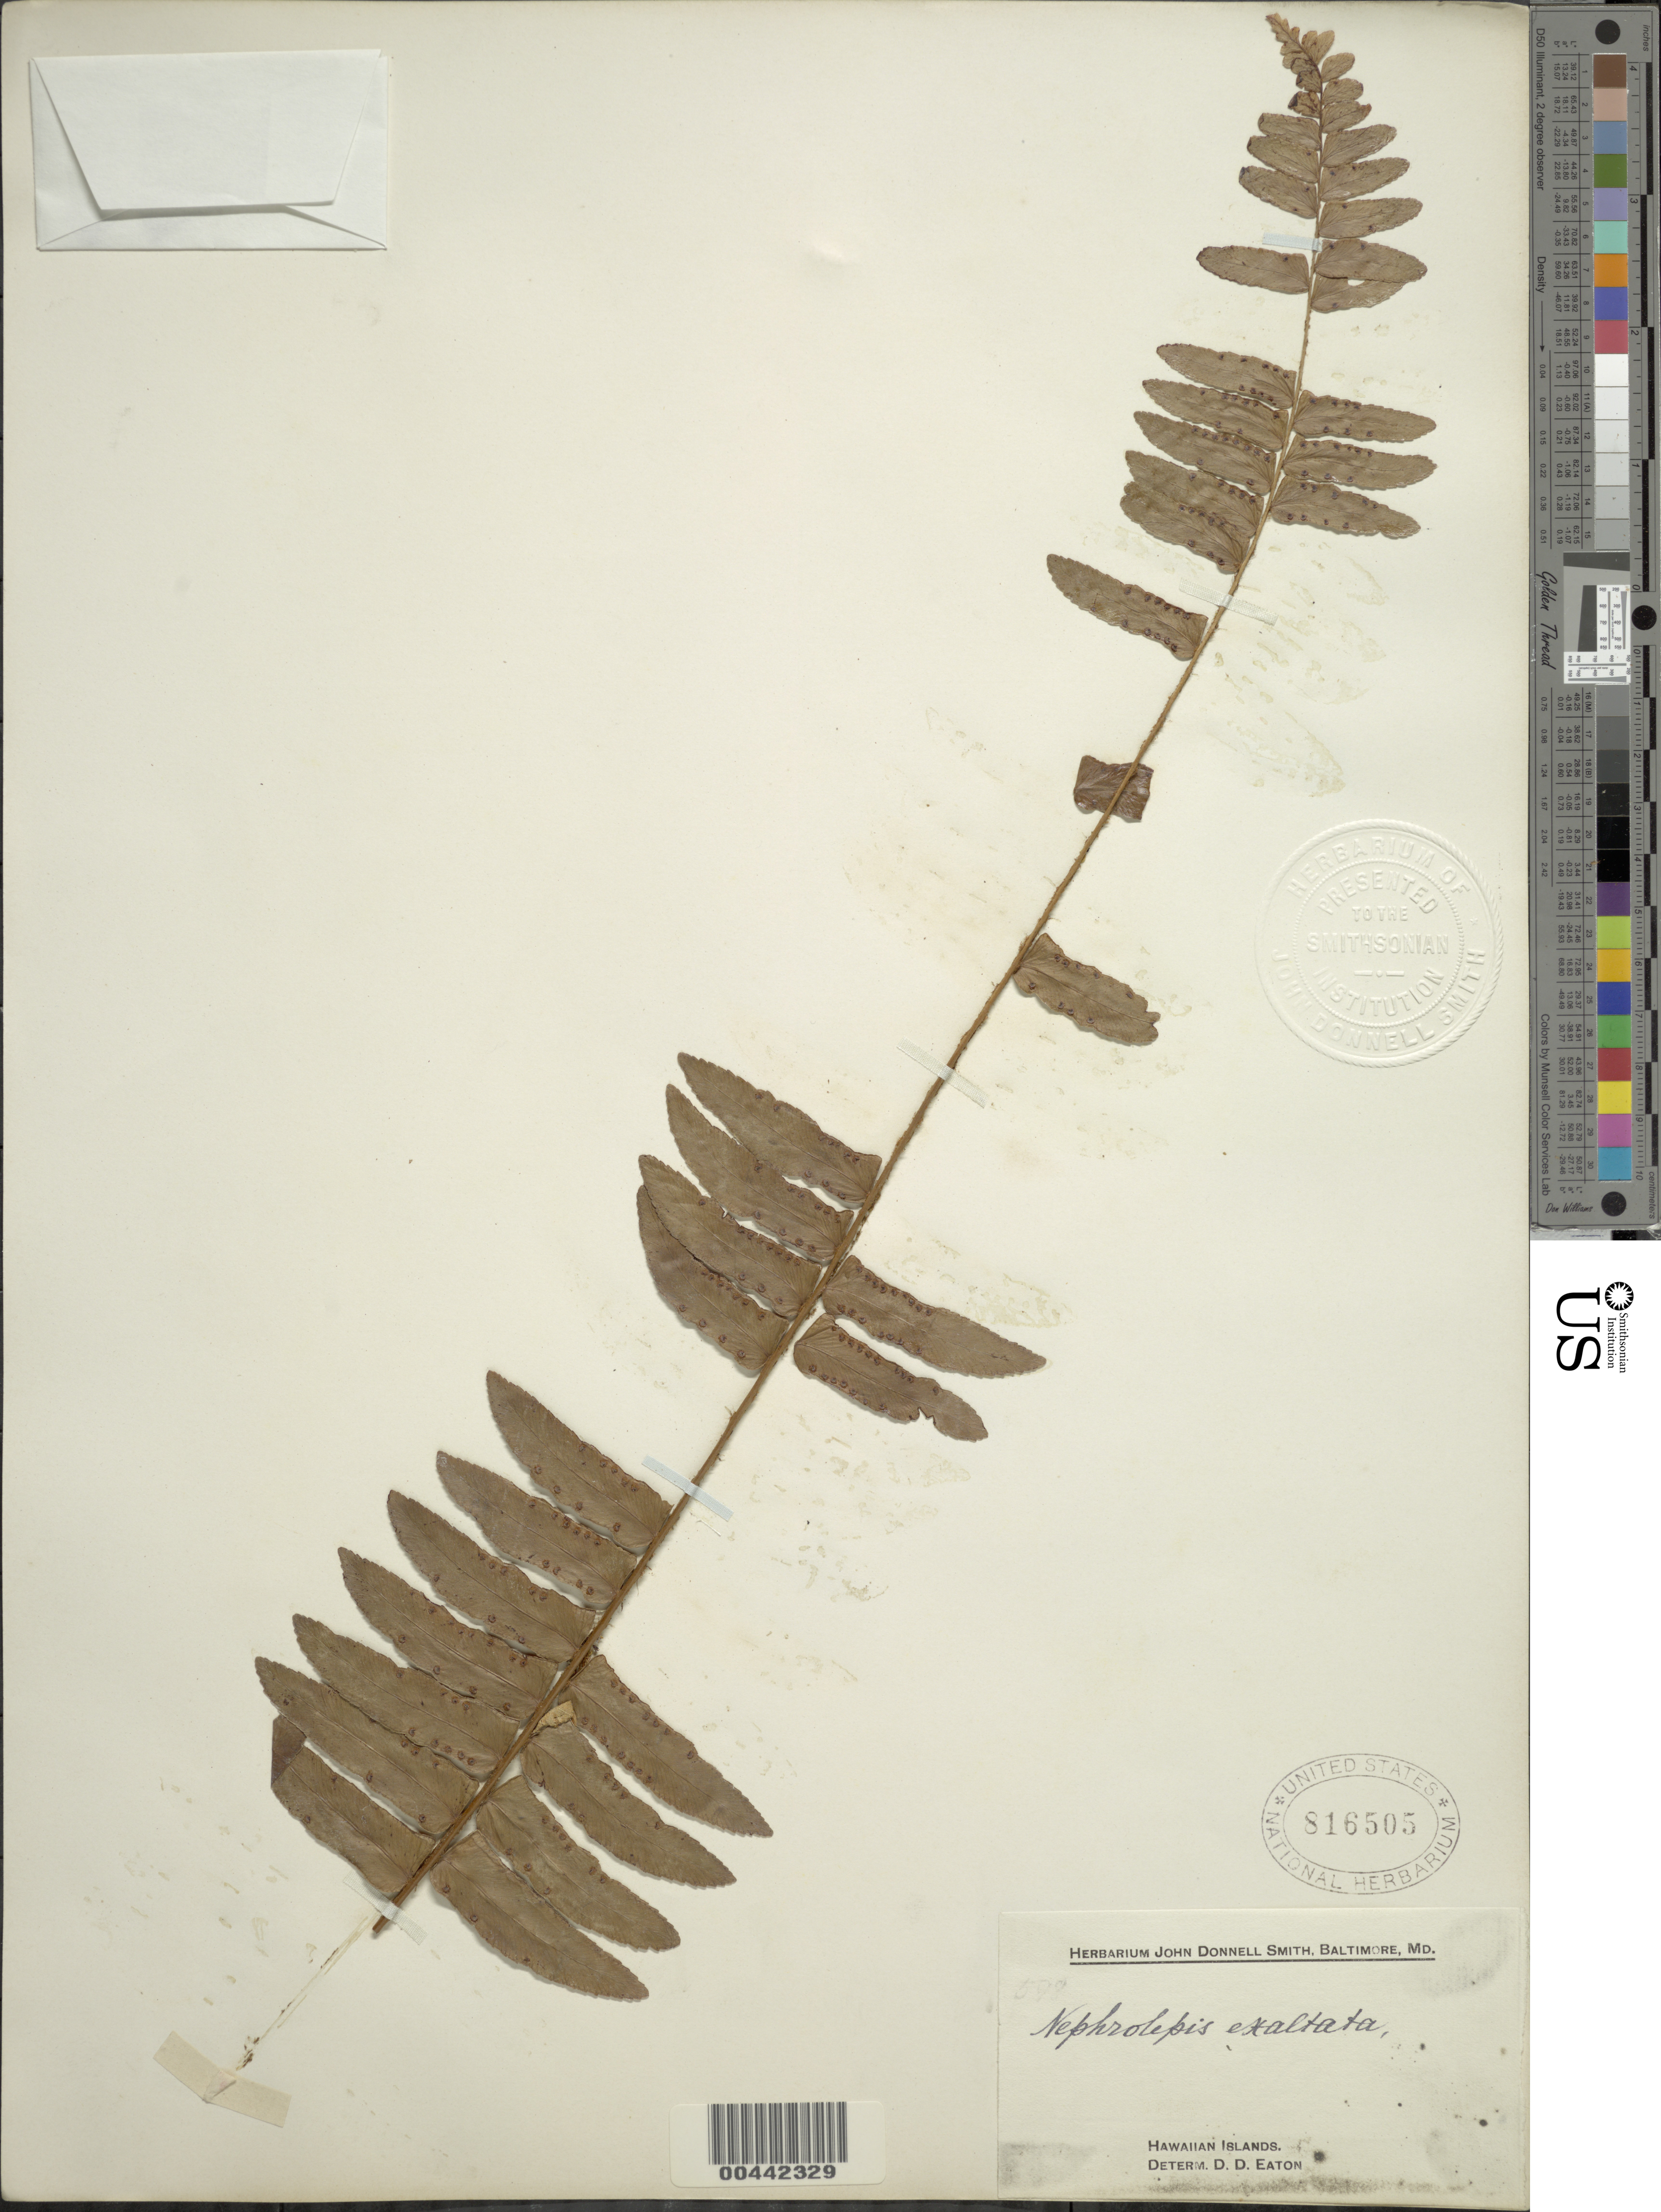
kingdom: Plantae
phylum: Tracheophyta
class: Polypodiopsida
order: Polypodiales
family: Nephrolepidaceae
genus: Nephrolepis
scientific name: Nephrolepis exaltata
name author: (L.) Schott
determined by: Eaton, D. D.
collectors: J. Donnell Smith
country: United States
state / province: Hawaii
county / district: Hawaii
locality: Hawaiian Islands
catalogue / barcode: US 816505